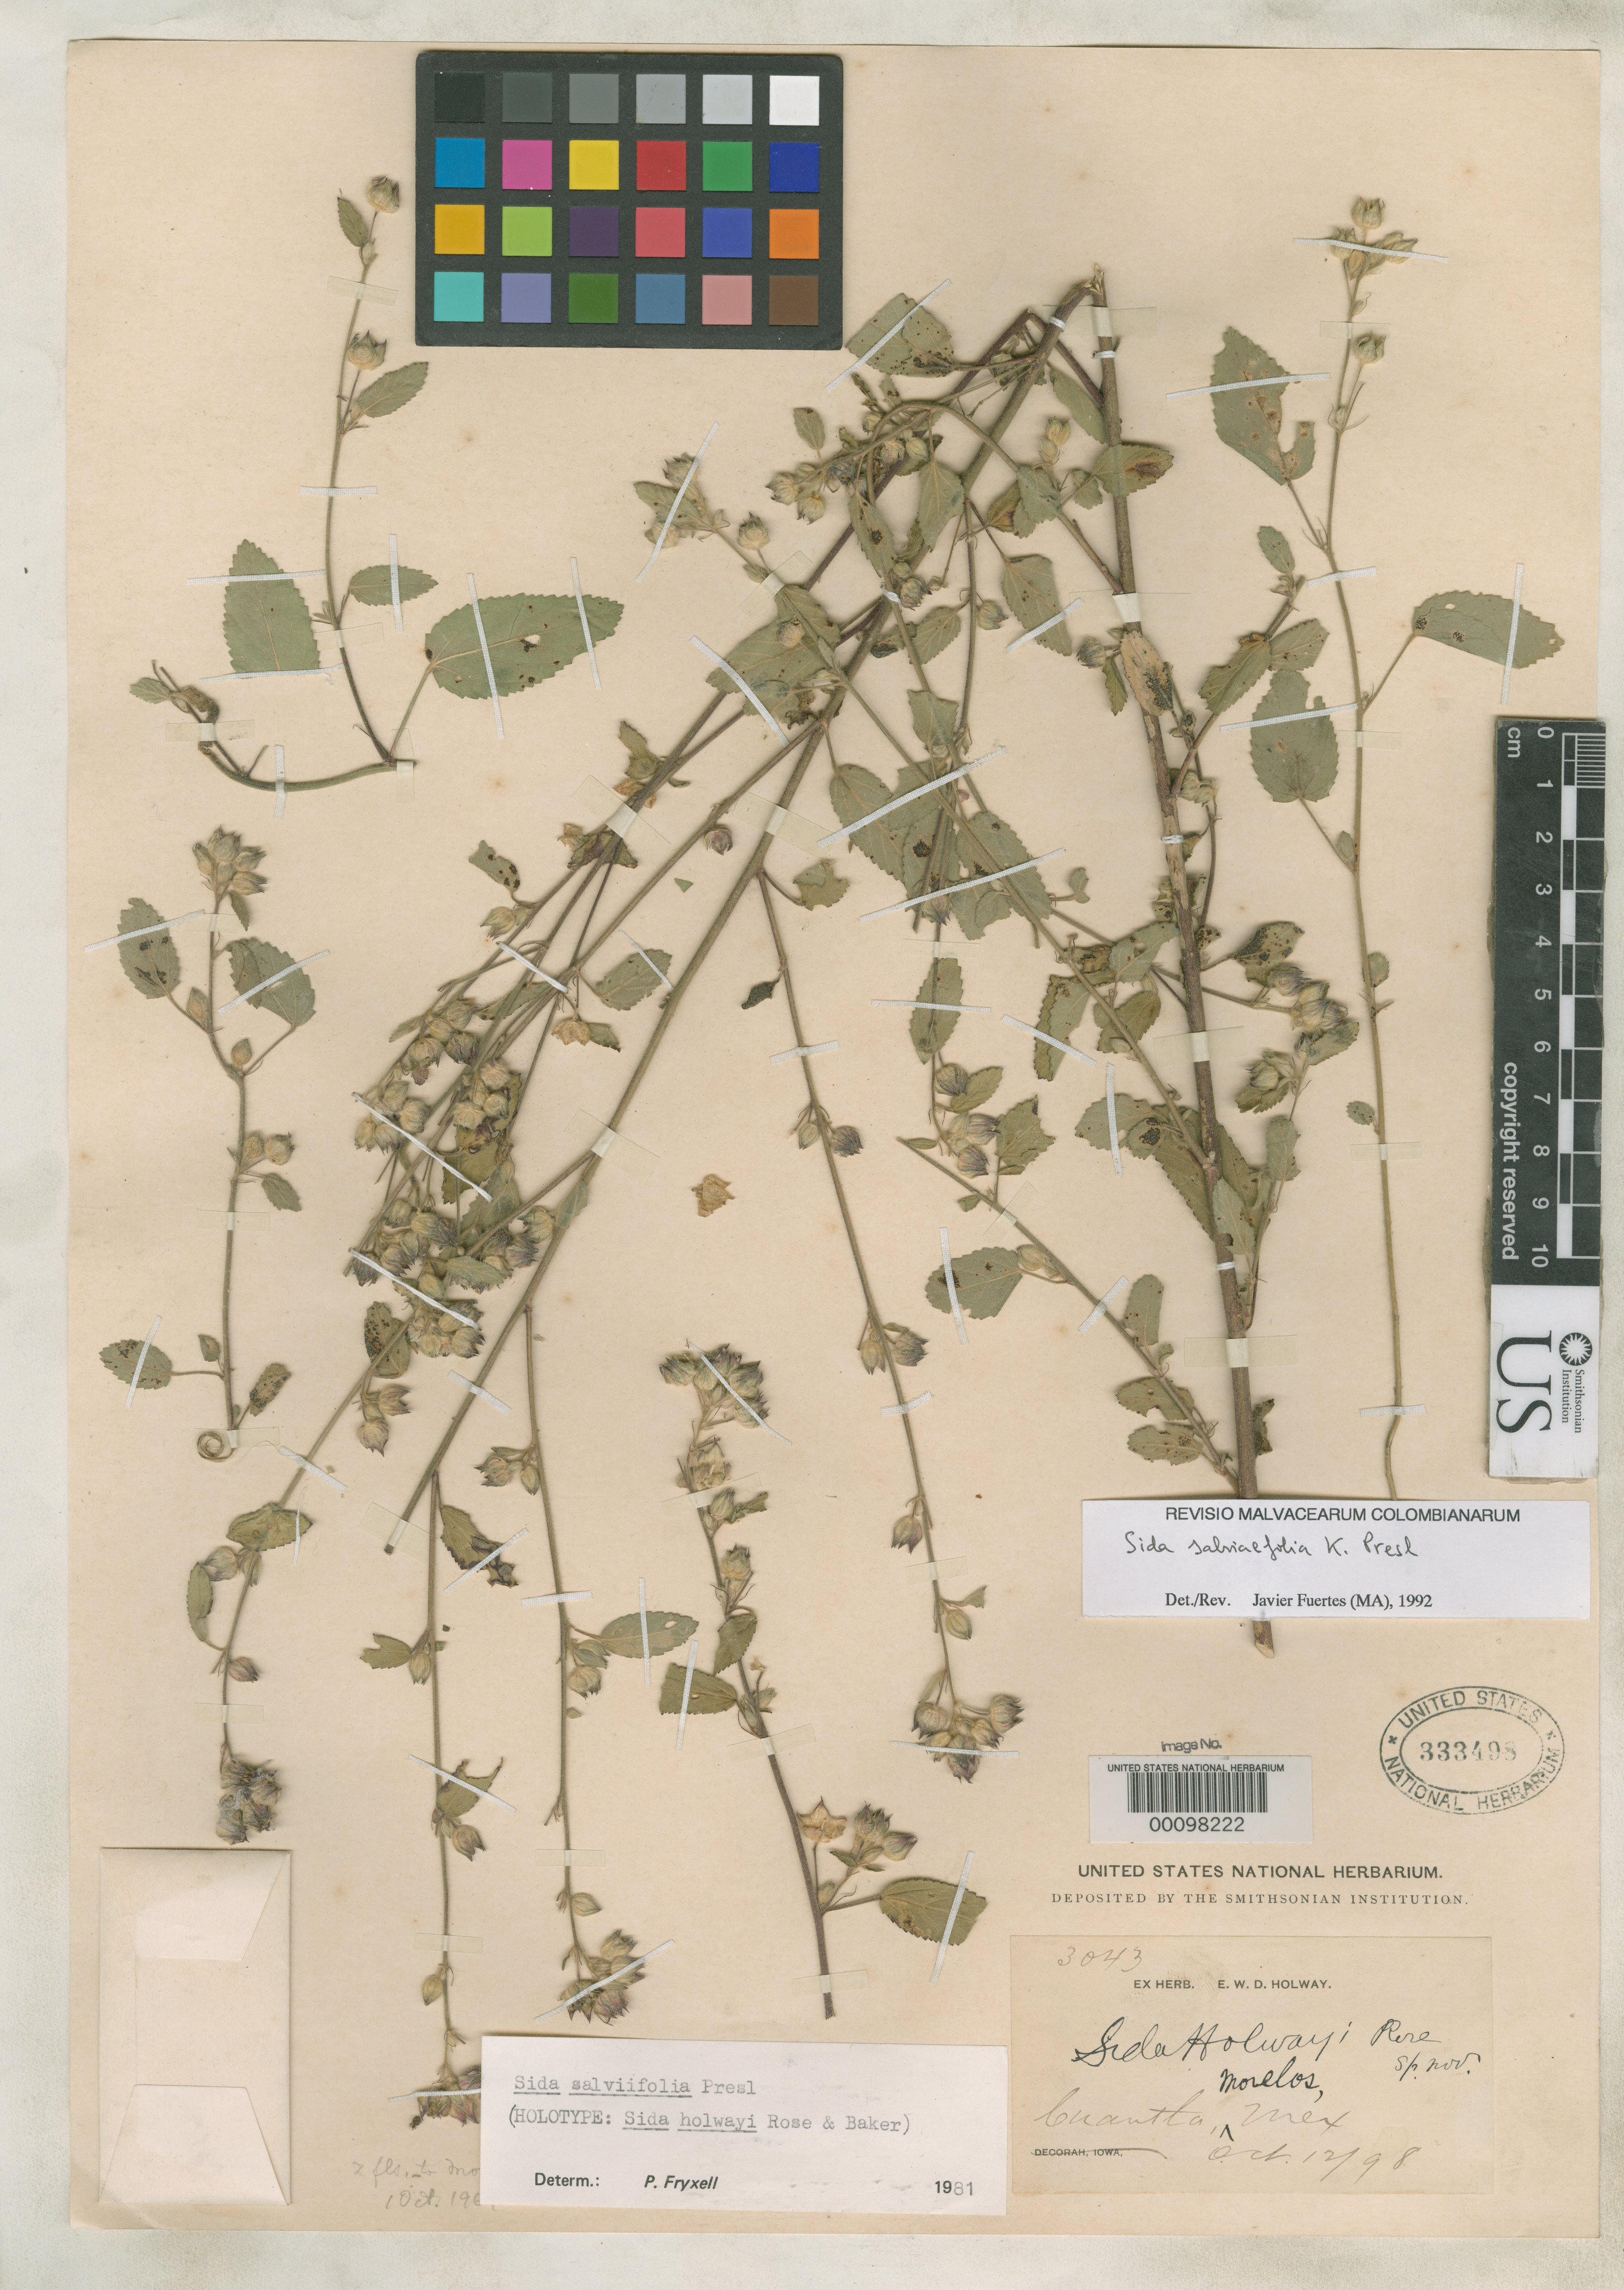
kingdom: Plantae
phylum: Tracheophyta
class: Magnoliopsida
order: Malvales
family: Malvaceae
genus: Sida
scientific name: Sida holwayi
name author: Baker f. & Rose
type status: Holotype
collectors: E. W. D. Holway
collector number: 3043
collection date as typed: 12 Oct 1898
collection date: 1898-10-12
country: Mexico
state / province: Morelos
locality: Cuantla.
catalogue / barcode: US 333498